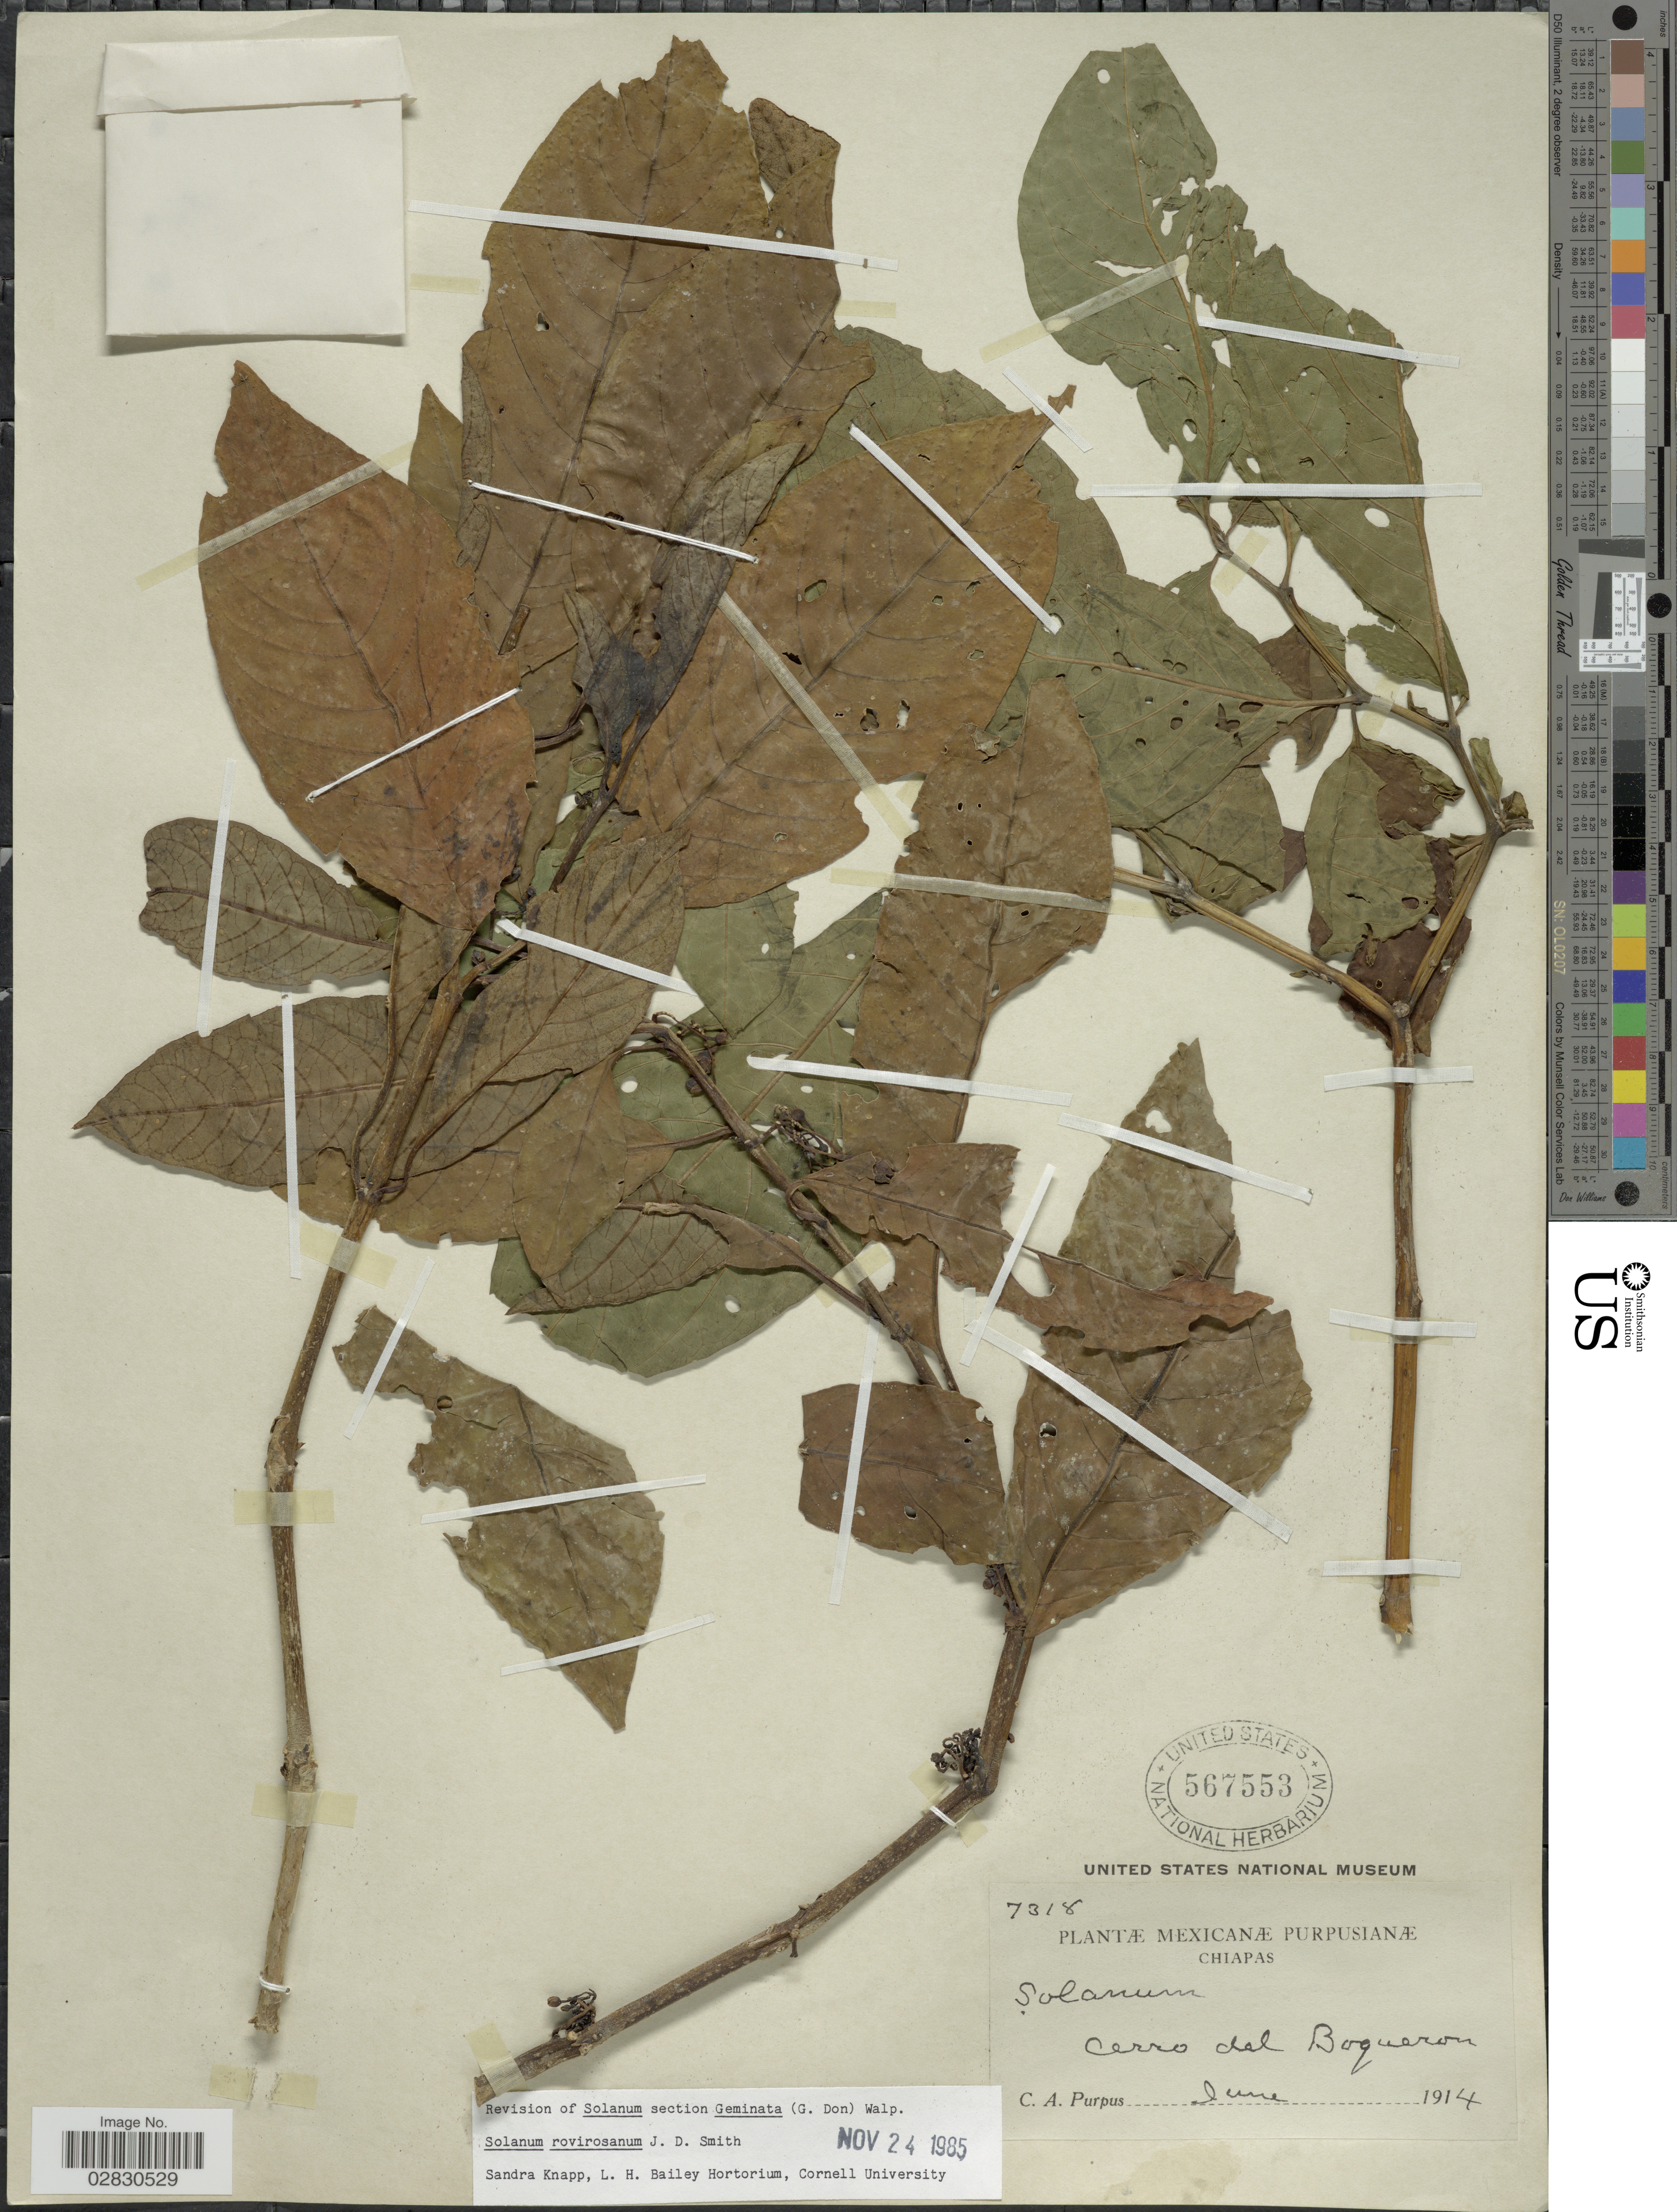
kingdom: Plantae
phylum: Tracheophyta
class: Magnoliopsida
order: Solanales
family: Solanaceae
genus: Solanum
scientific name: Solanum rovirosanum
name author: Donn. Sm.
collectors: C. A. Purpus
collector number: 7318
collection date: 1914-06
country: Mexico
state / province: Chiapas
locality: Cerro del Boqueron.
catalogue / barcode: US 567553